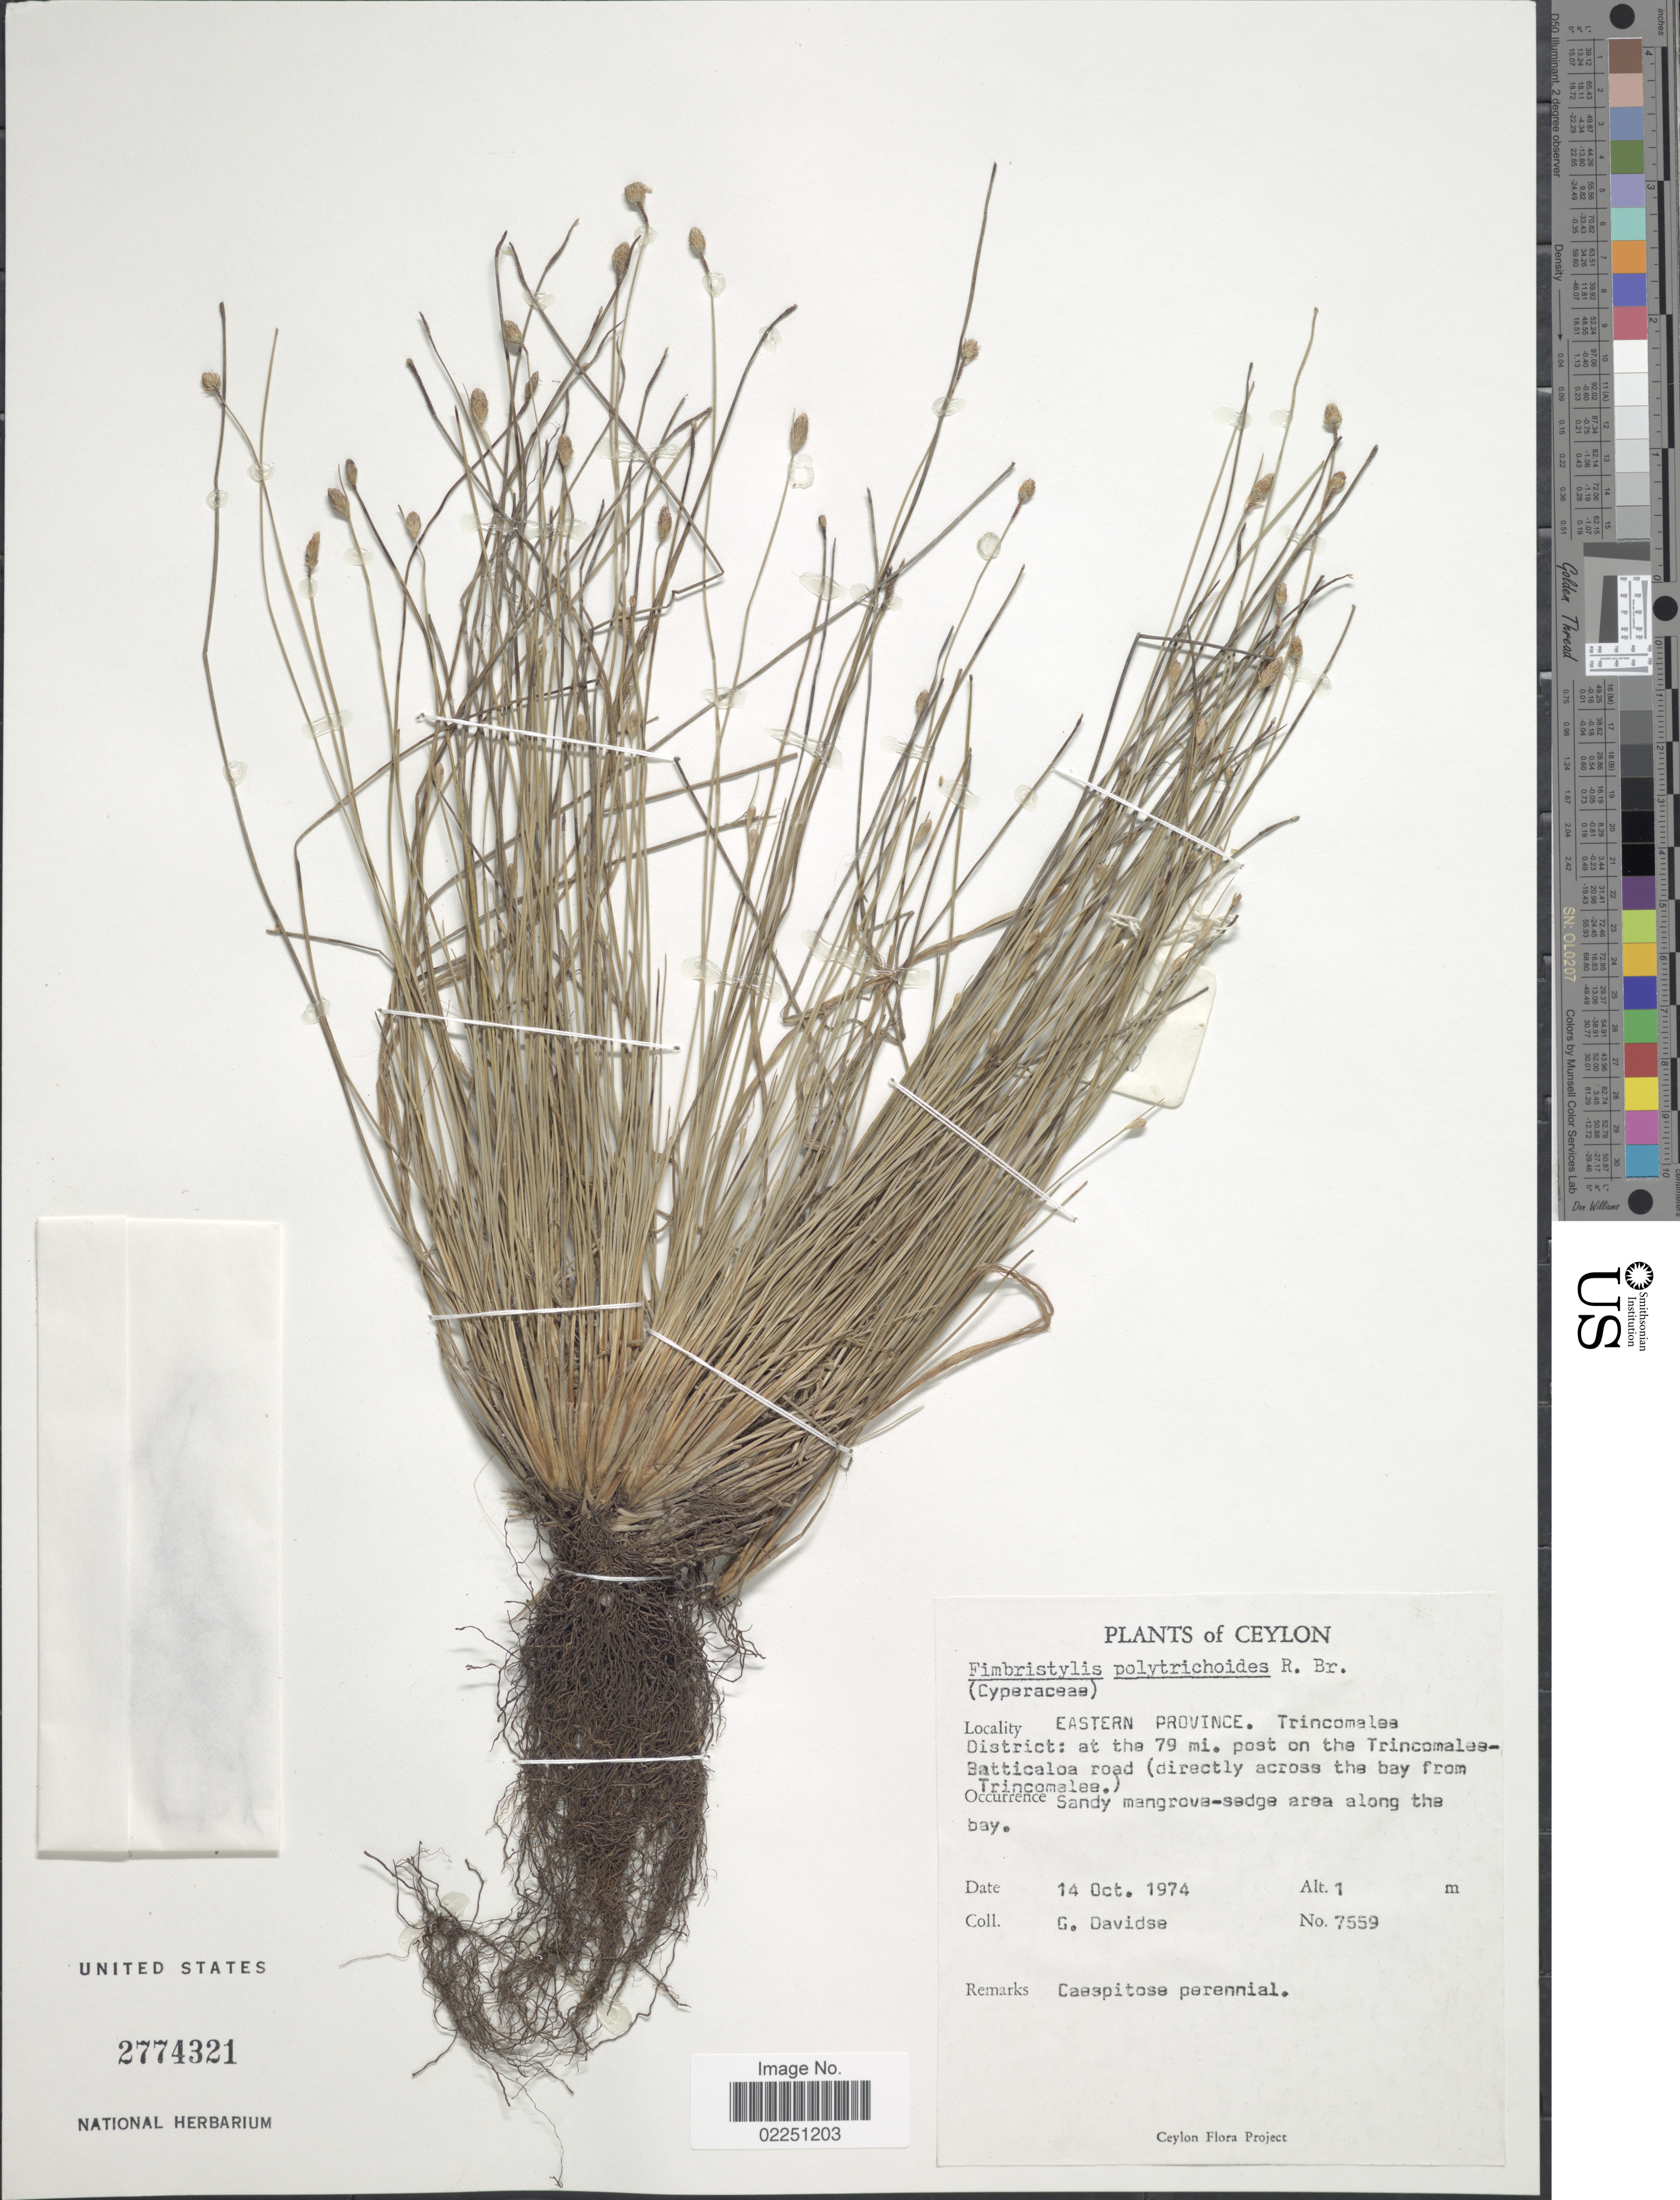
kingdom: Plantae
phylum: Tracheophyta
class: Liliopsida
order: Poales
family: Cyperaceae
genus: Fimbristylis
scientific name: Fimbristylis polytrichoides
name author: (Retz.) Vahl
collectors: G. Davidse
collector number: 7559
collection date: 1974-10-14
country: Sri Lanka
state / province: Eastern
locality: Ceylon. Trincomales. District: at the 79 mi. post on the Trincomales-Satticaloa road (directly across the bay from Trincomalee.)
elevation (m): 1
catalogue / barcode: US 2774321